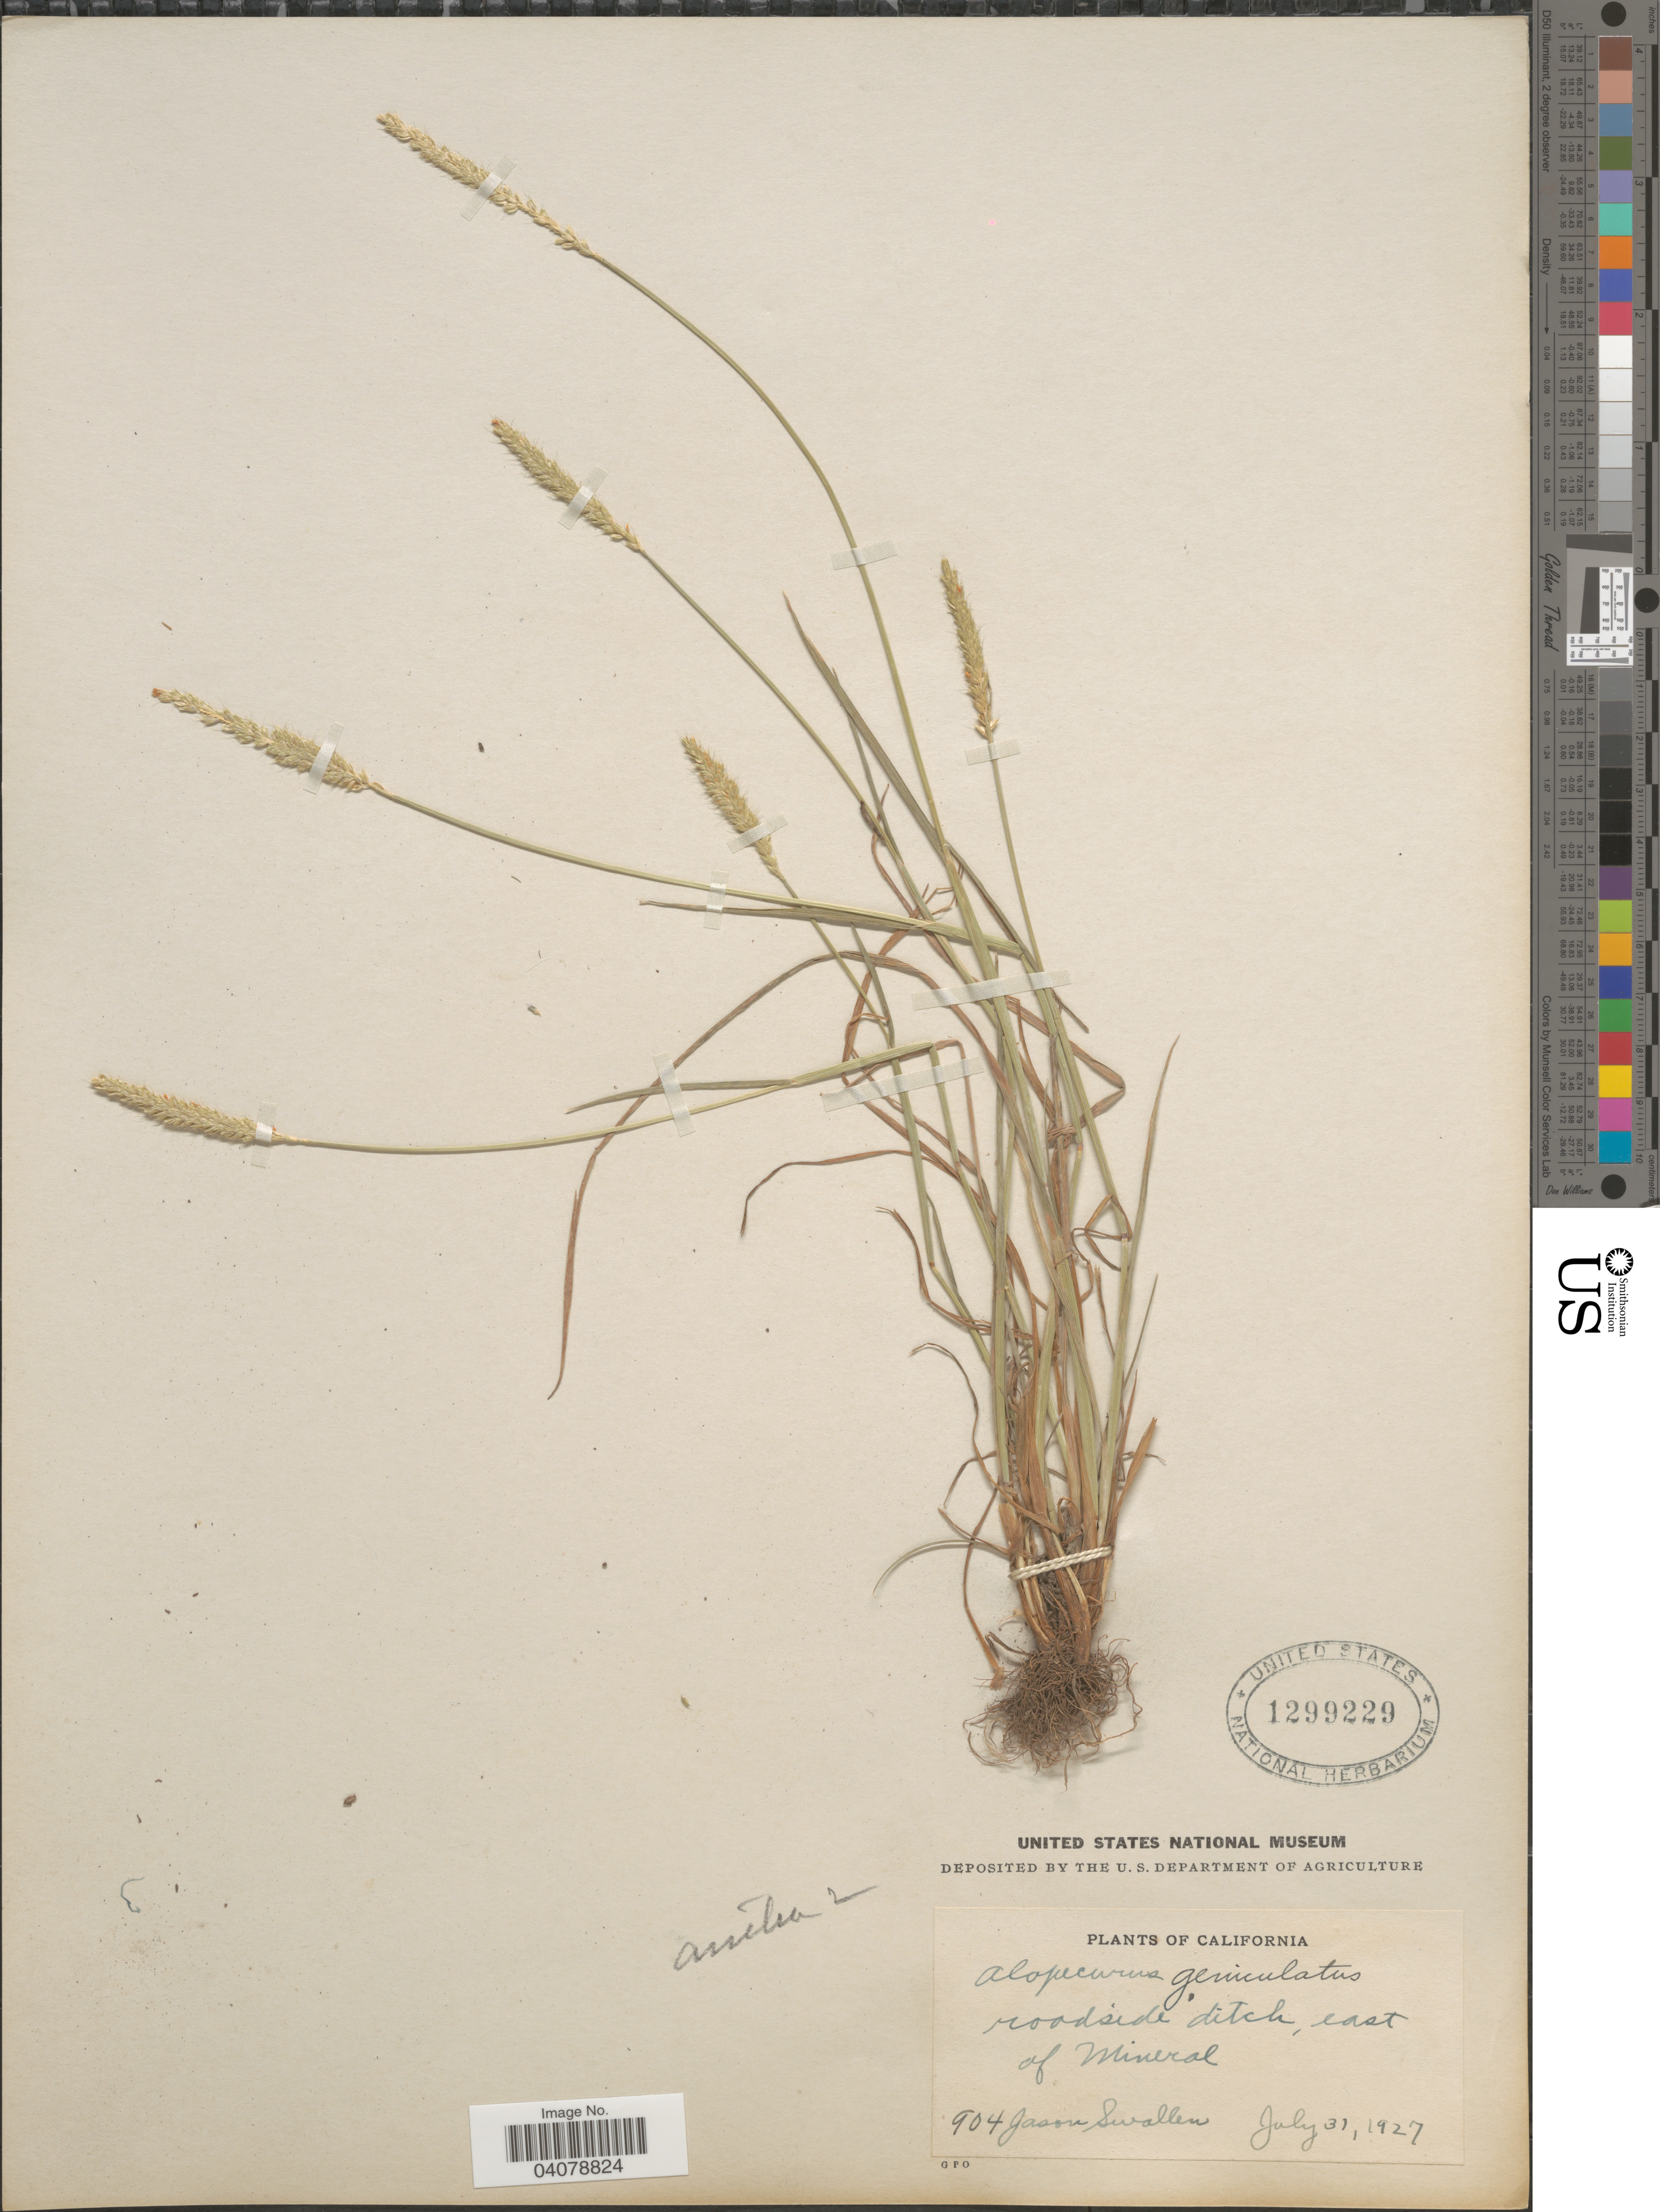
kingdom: Plantae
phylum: Tracheophyta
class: Liliopsida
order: Poales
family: Poaceae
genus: Alopecurus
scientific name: Alopecurus geniculatus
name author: L.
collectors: J. R. Swallen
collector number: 904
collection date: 1927-07-31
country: United States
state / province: California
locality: Roadside ditch, east of Mineral.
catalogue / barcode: US 1299229